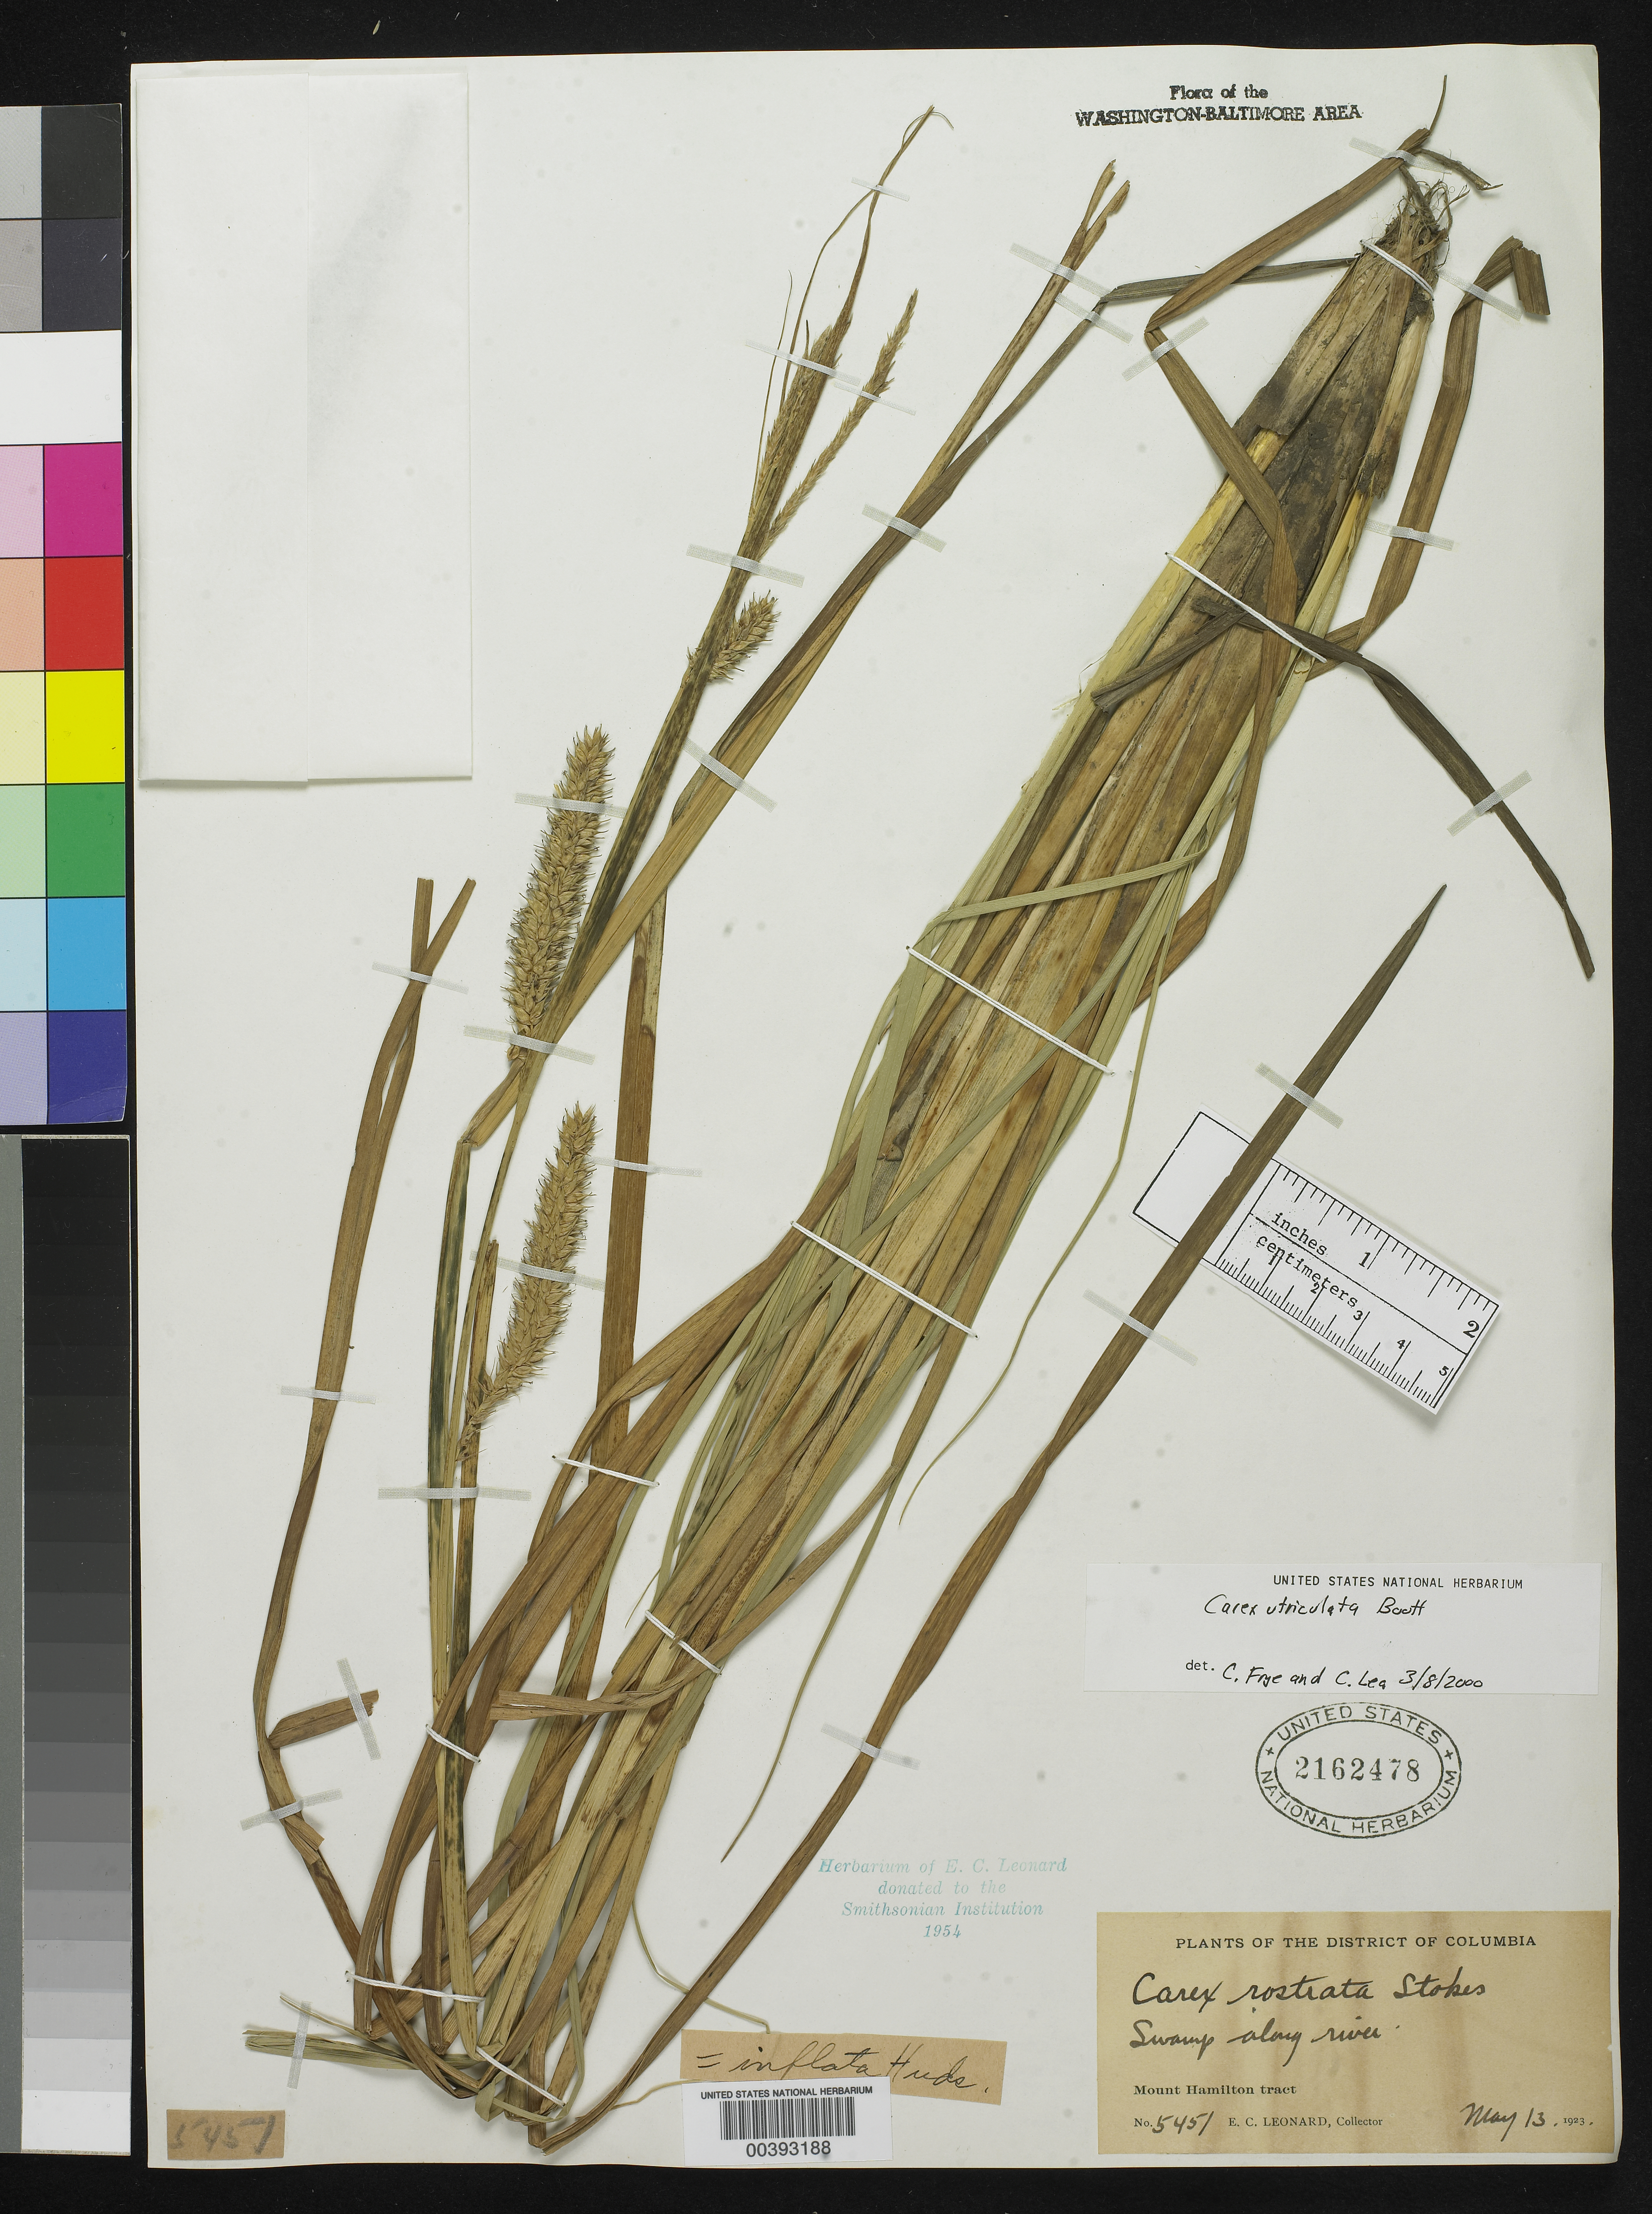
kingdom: Plantae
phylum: Tracheophyta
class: Liliopsida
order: Poales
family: Cyperaceae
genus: Carex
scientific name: Carex utriculata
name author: Boott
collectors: E. C. Leonard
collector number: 5451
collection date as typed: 13 May 1923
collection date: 1923-05-13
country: United States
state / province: District of Columbia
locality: Mount Hamilton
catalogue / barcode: US 2162478